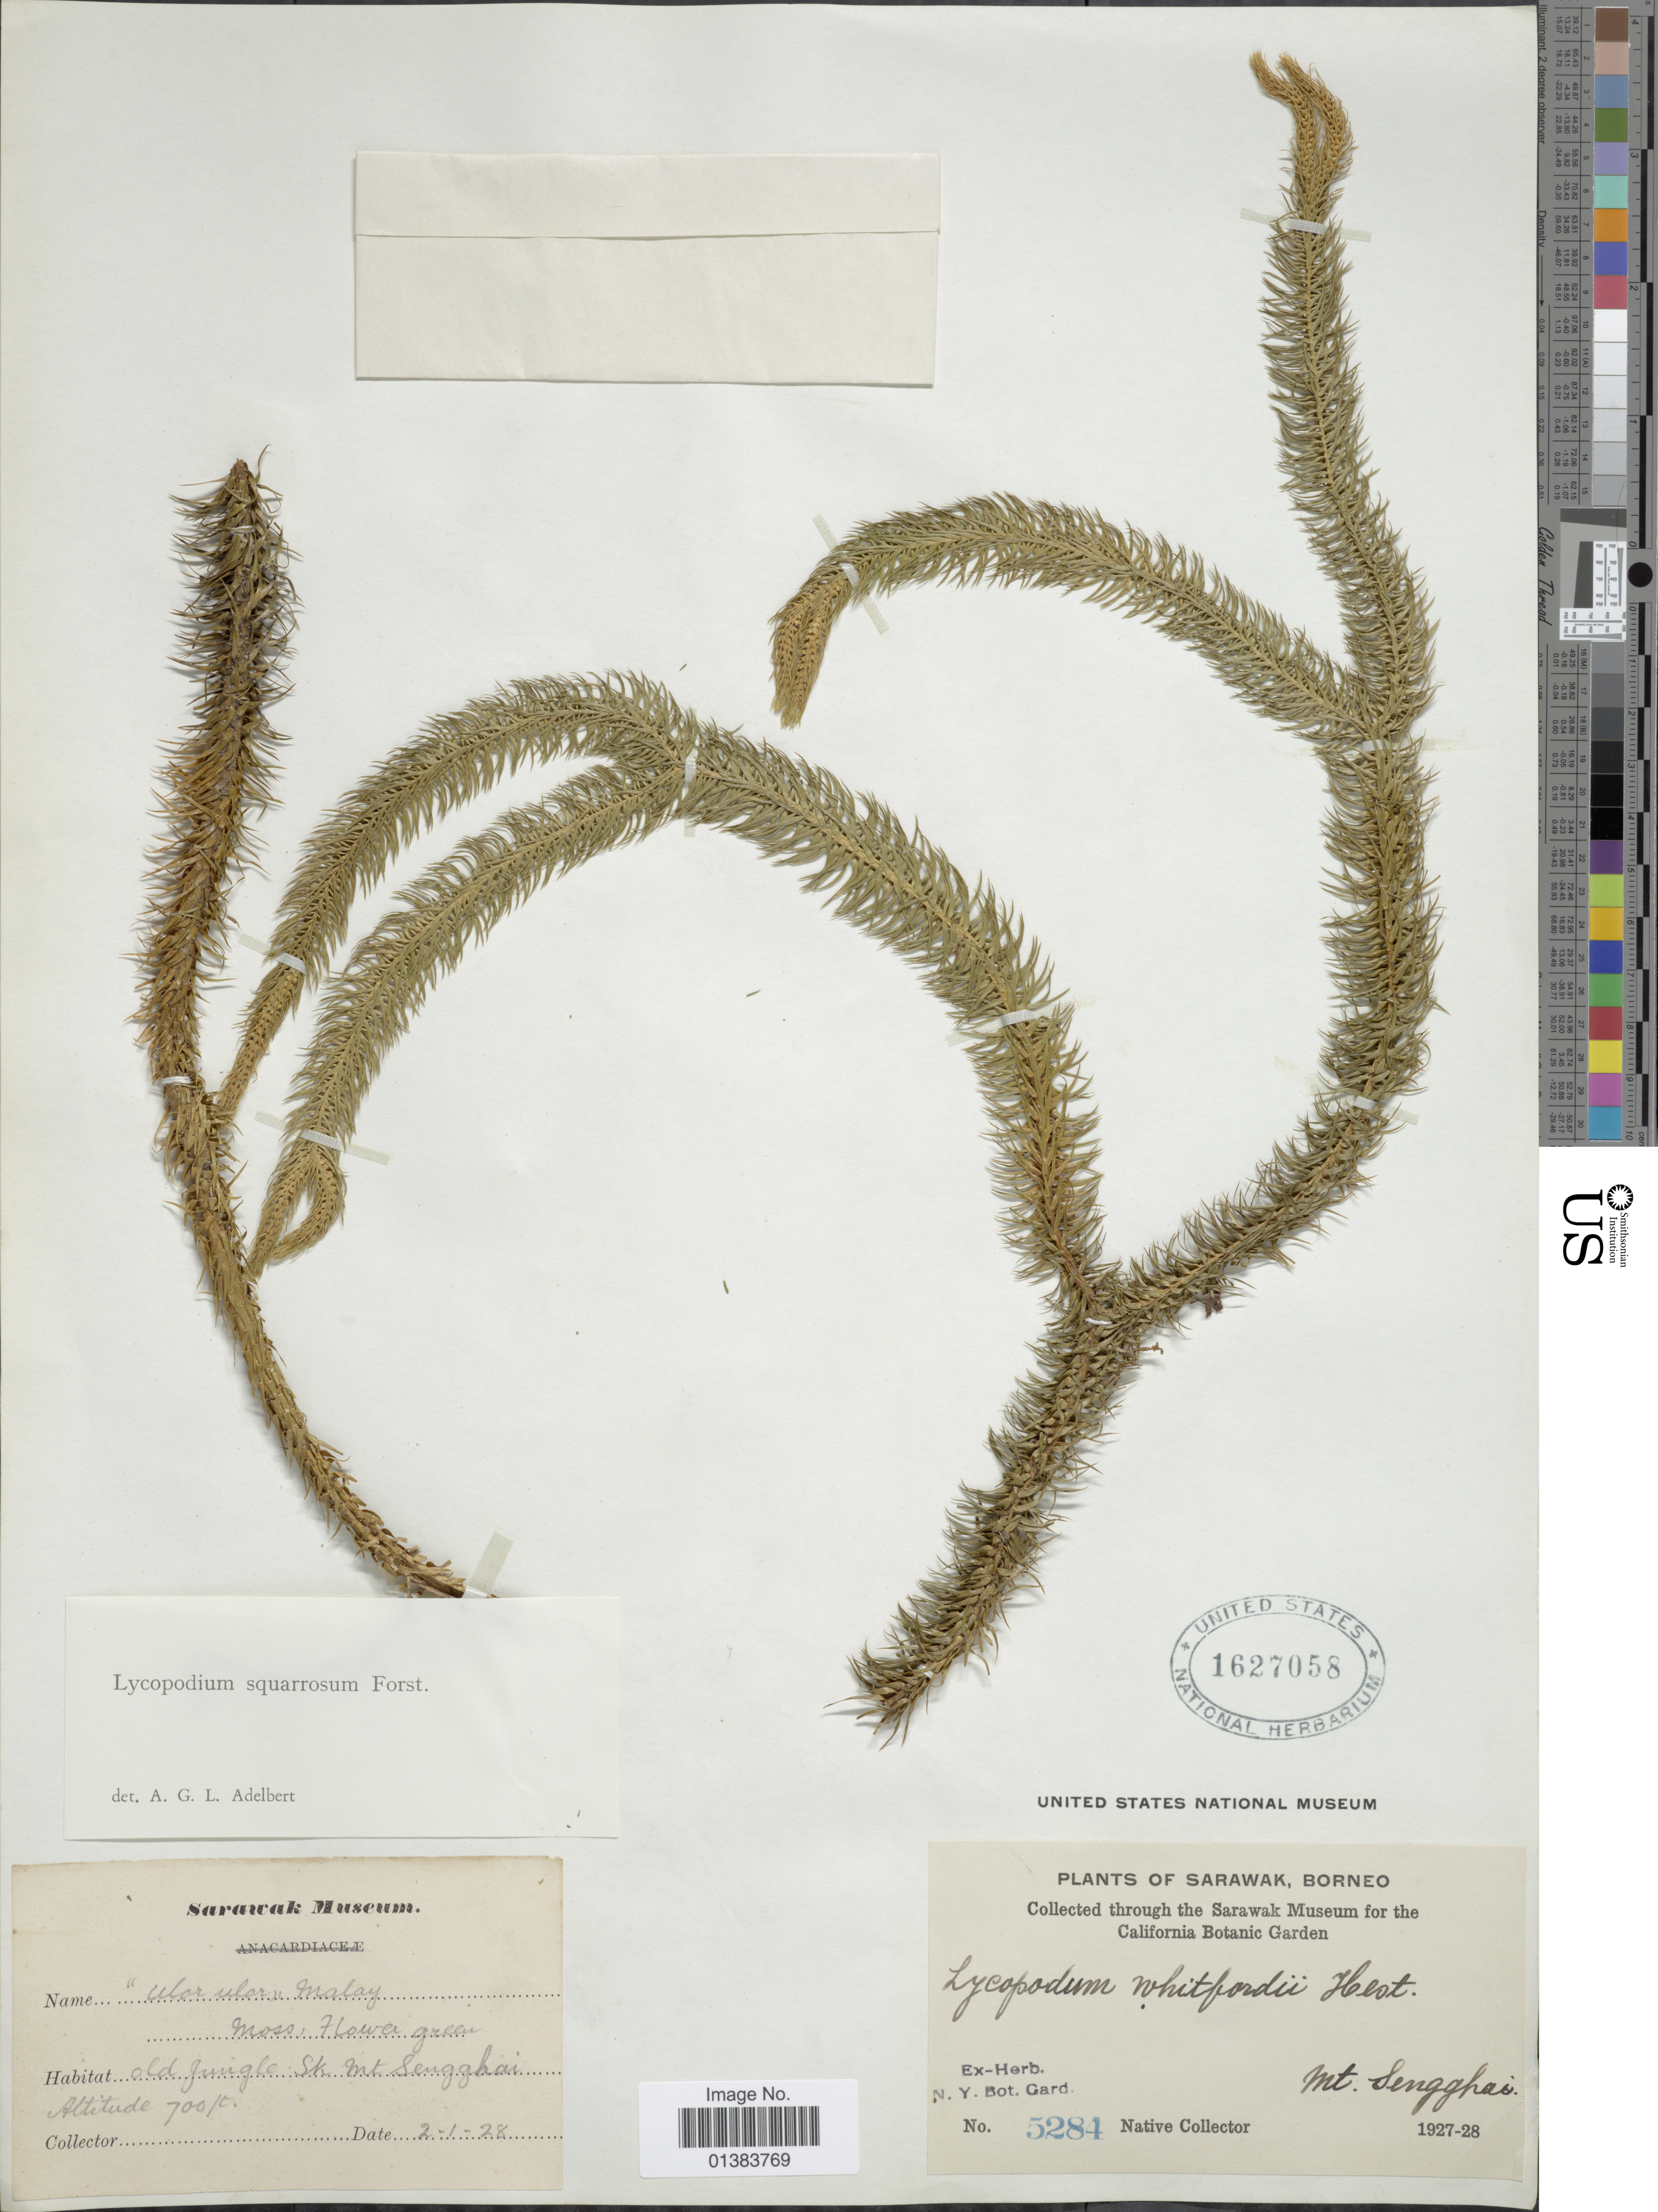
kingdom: Plantae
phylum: Tracheophyta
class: Lycopodiopsida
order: Lycopodiales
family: Lycopodiaceae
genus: Phlegmariurus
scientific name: Phlegmariurus squarrosus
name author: (G. Forst.) Á. Löve & D. Löve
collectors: Native collector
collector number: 5284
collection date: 1928-01-02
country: Malaysia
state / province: Sarawak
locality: Borneo, Mt. Sengghai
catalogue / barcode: US 1627058